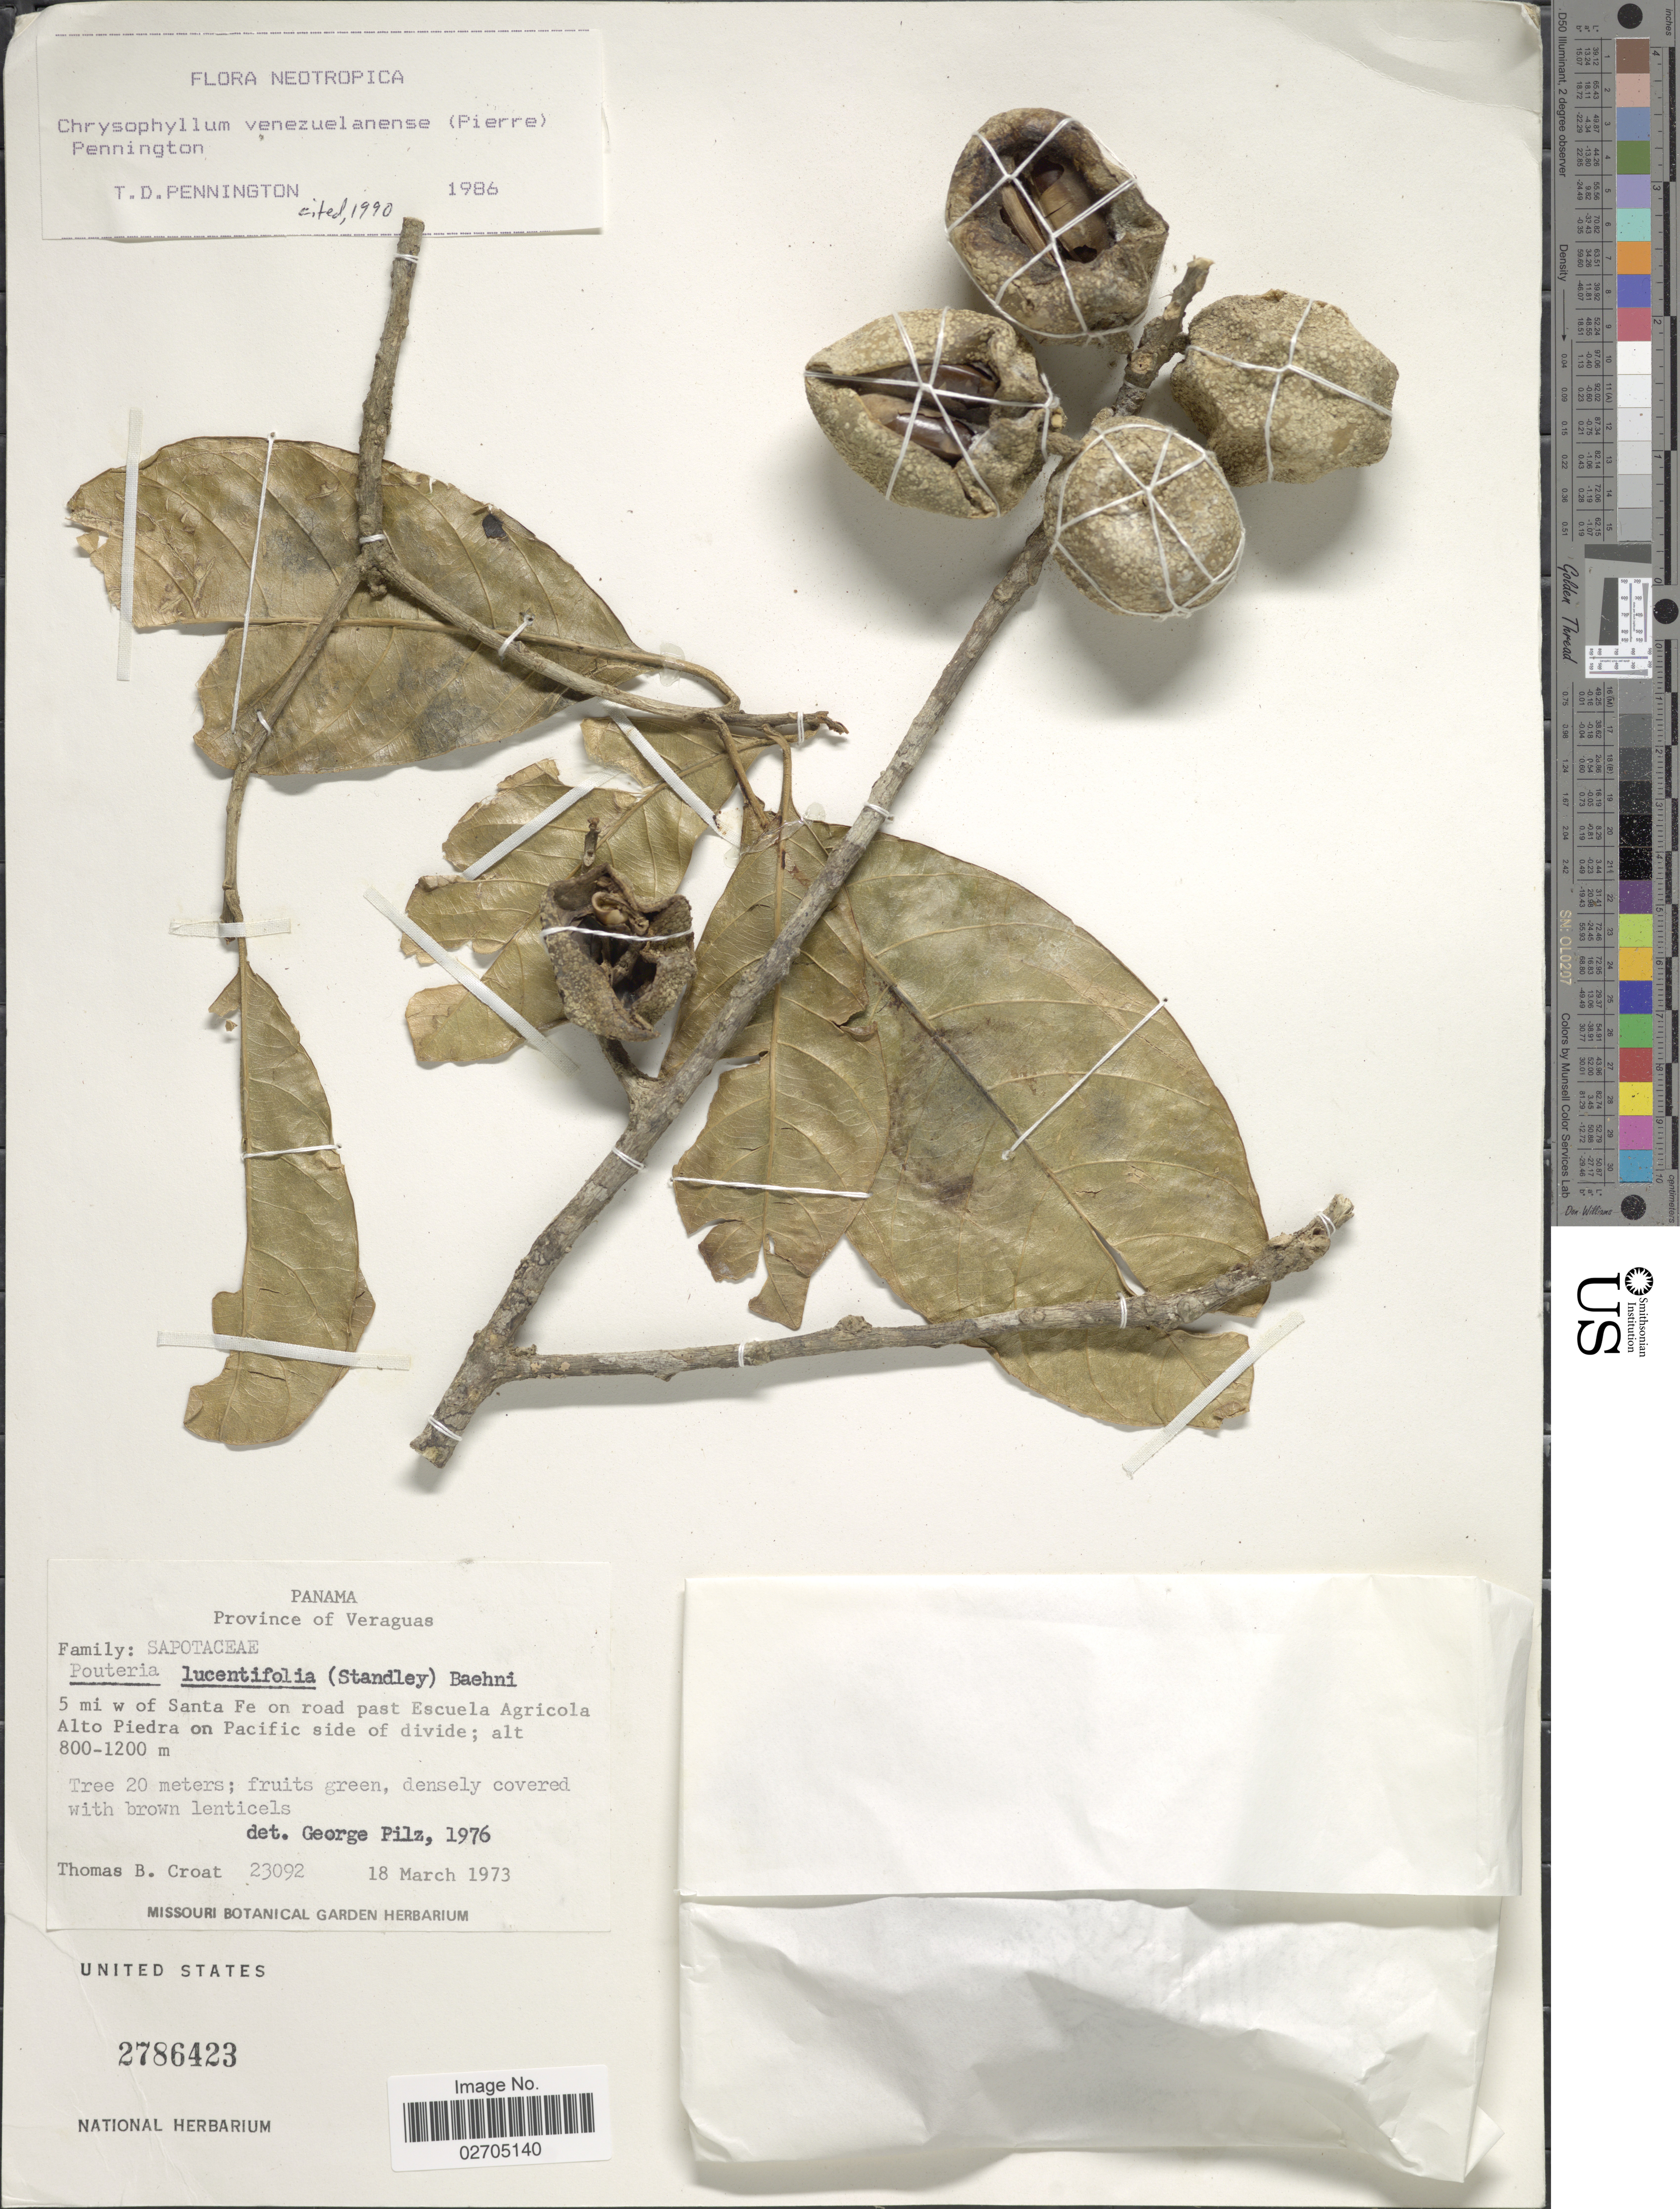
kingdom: Plantae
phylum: Tracheophyta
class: Magnoliopsida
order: Ericales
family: Sapotaceae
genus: Chrysophyllum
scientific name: Chrysophyllum venezuelanense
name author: (Pierre) T.D. Penn.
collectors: T. B. Croat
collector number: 23092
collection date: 1973-03-18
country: Panama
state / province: Veraguas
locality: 5 mi w of Santa Fe on road past Ecuela Agricola Alto Piedra on Pacific side of divide.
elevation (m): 800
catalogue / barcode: US 2786423